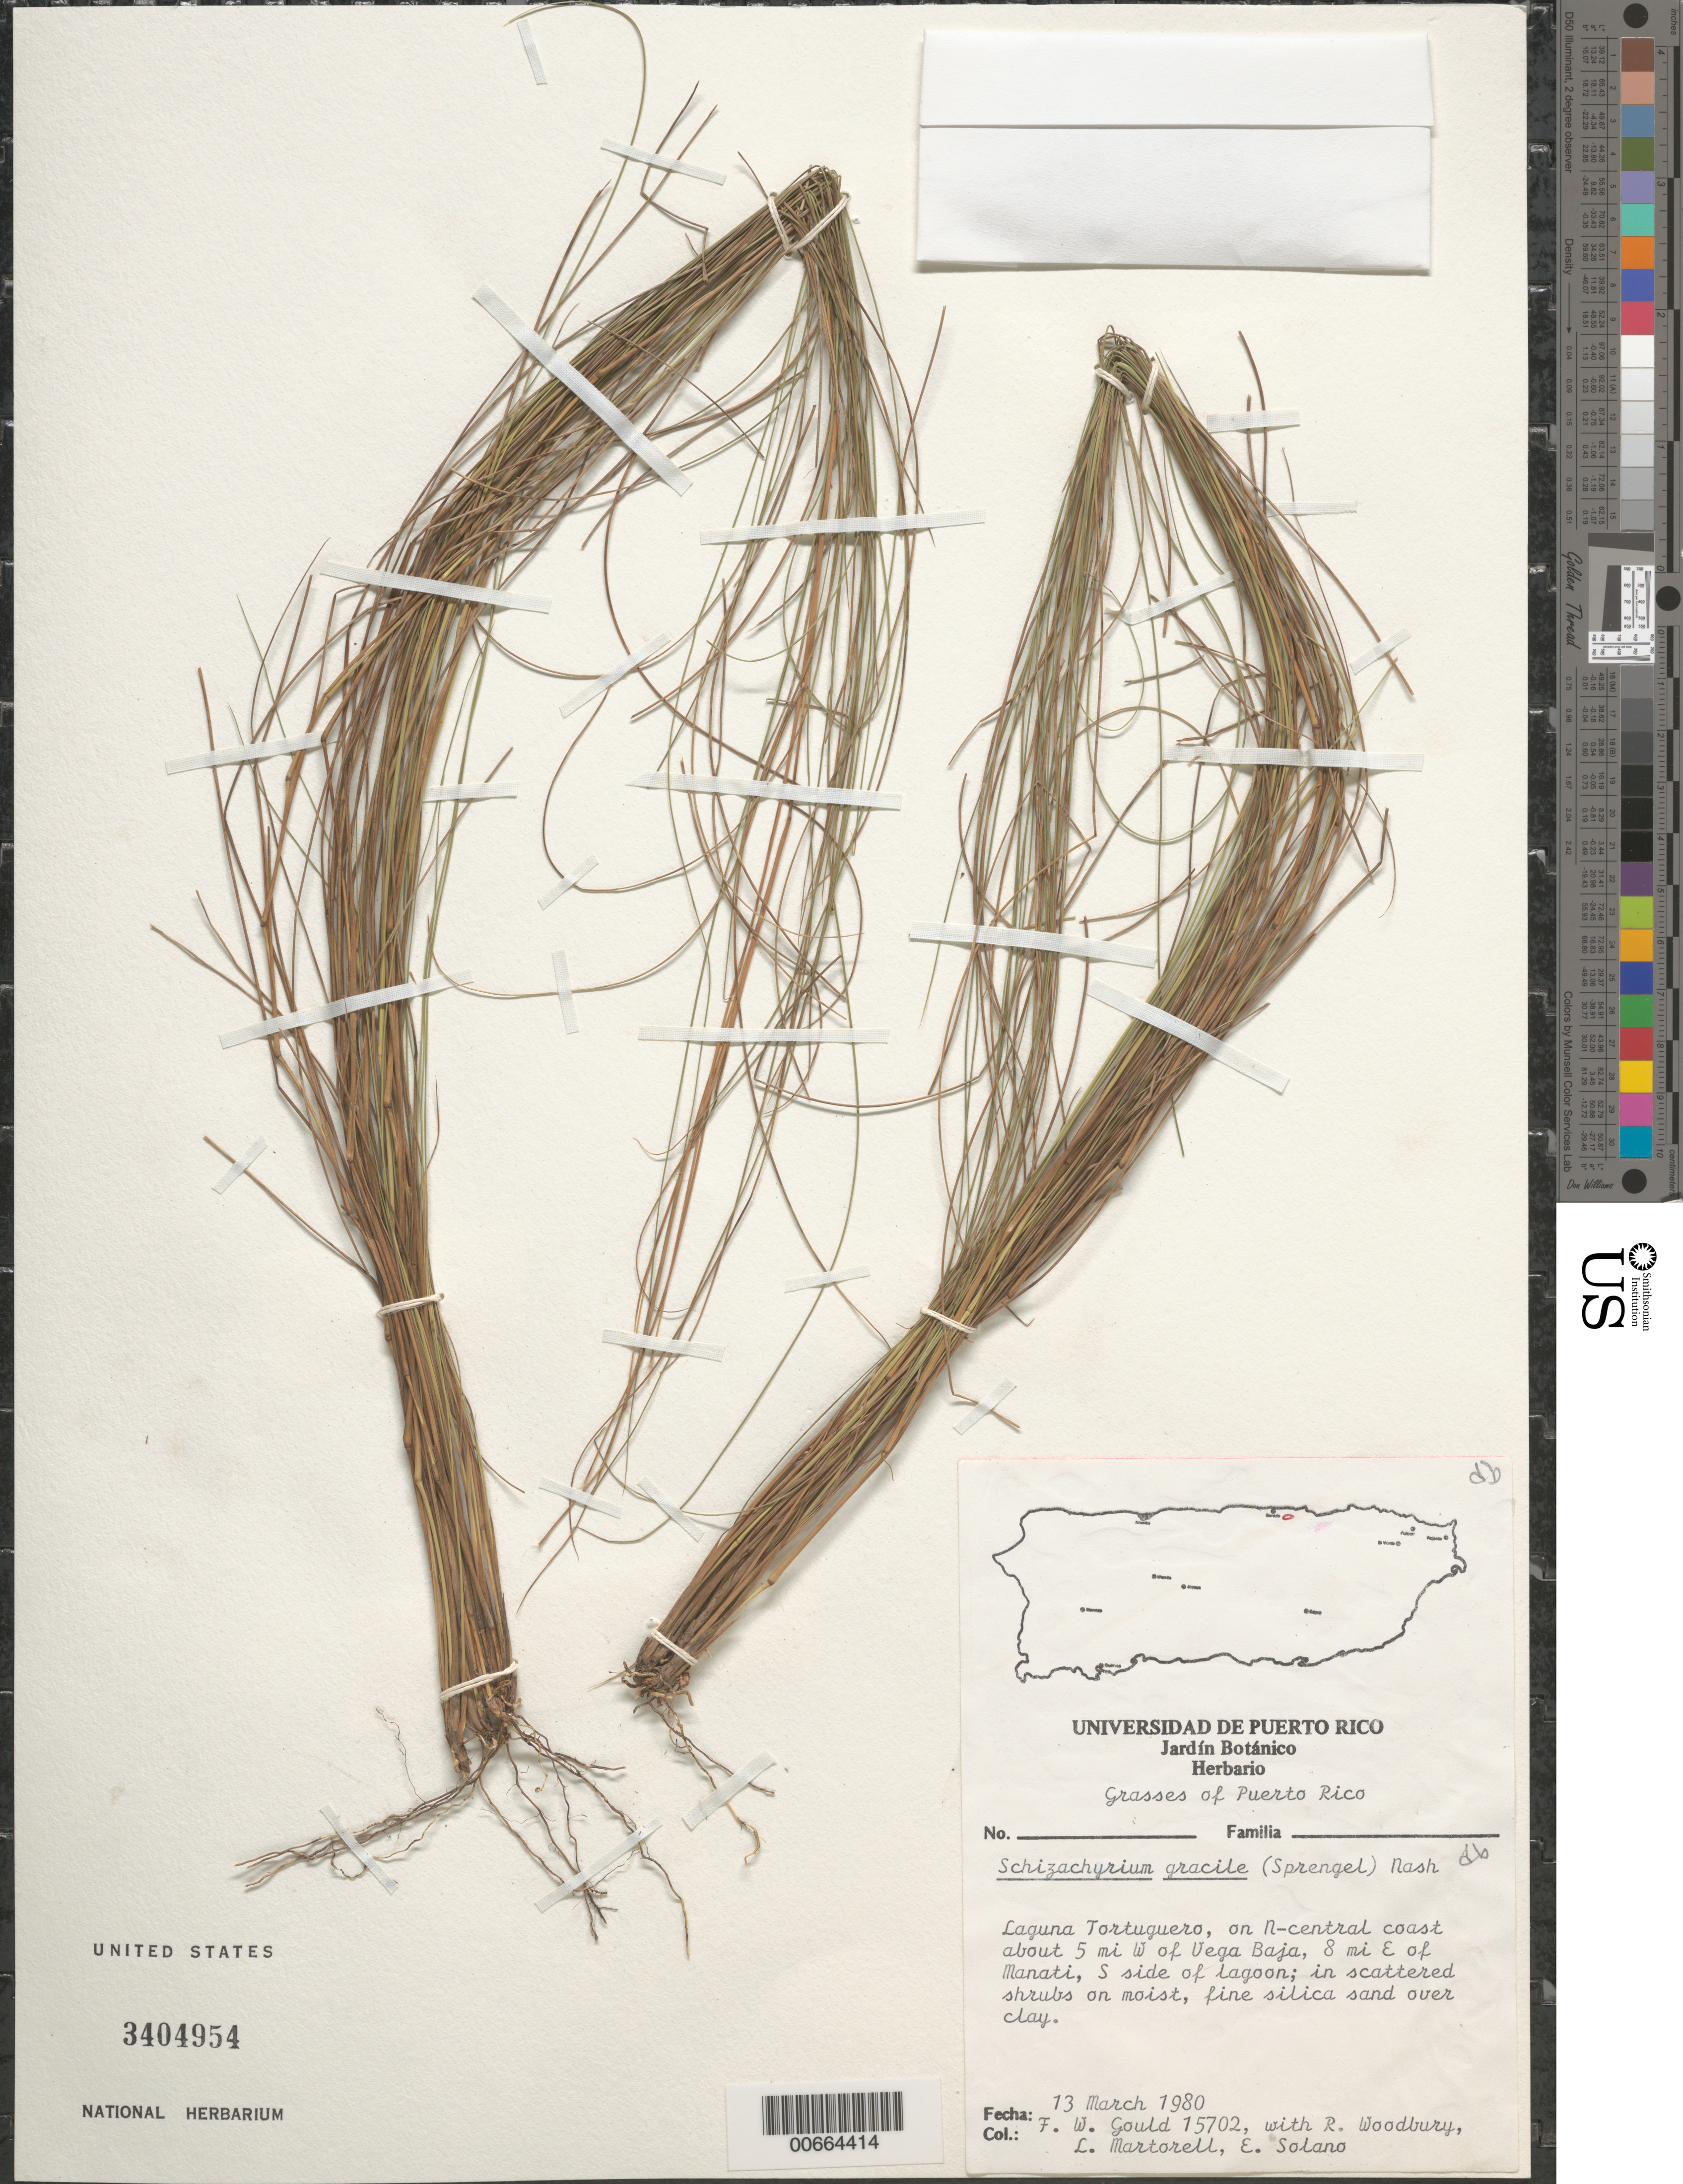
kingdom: Plantae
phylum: Tracheophyta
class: Liliopsida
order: Poales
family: Poaceae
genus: Schizachyrium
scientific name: Schizachyrium gracile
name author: (Spreng.) Nash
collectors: F. W. Gould, R. O. Woodbury, L. Martorell & E. Solano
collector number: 15702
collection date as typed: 13 Mar 1980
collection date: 1980-03-13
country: Puerto Rico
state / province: Manatí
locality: Laguna Tortuguero, on N Central Coast about 5 mi W of Vega Baja, 8 mi E of Manati, S side of lagoon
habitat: In scattered shrubs on moist, fine silica sand over clay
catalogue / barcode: US 3404954